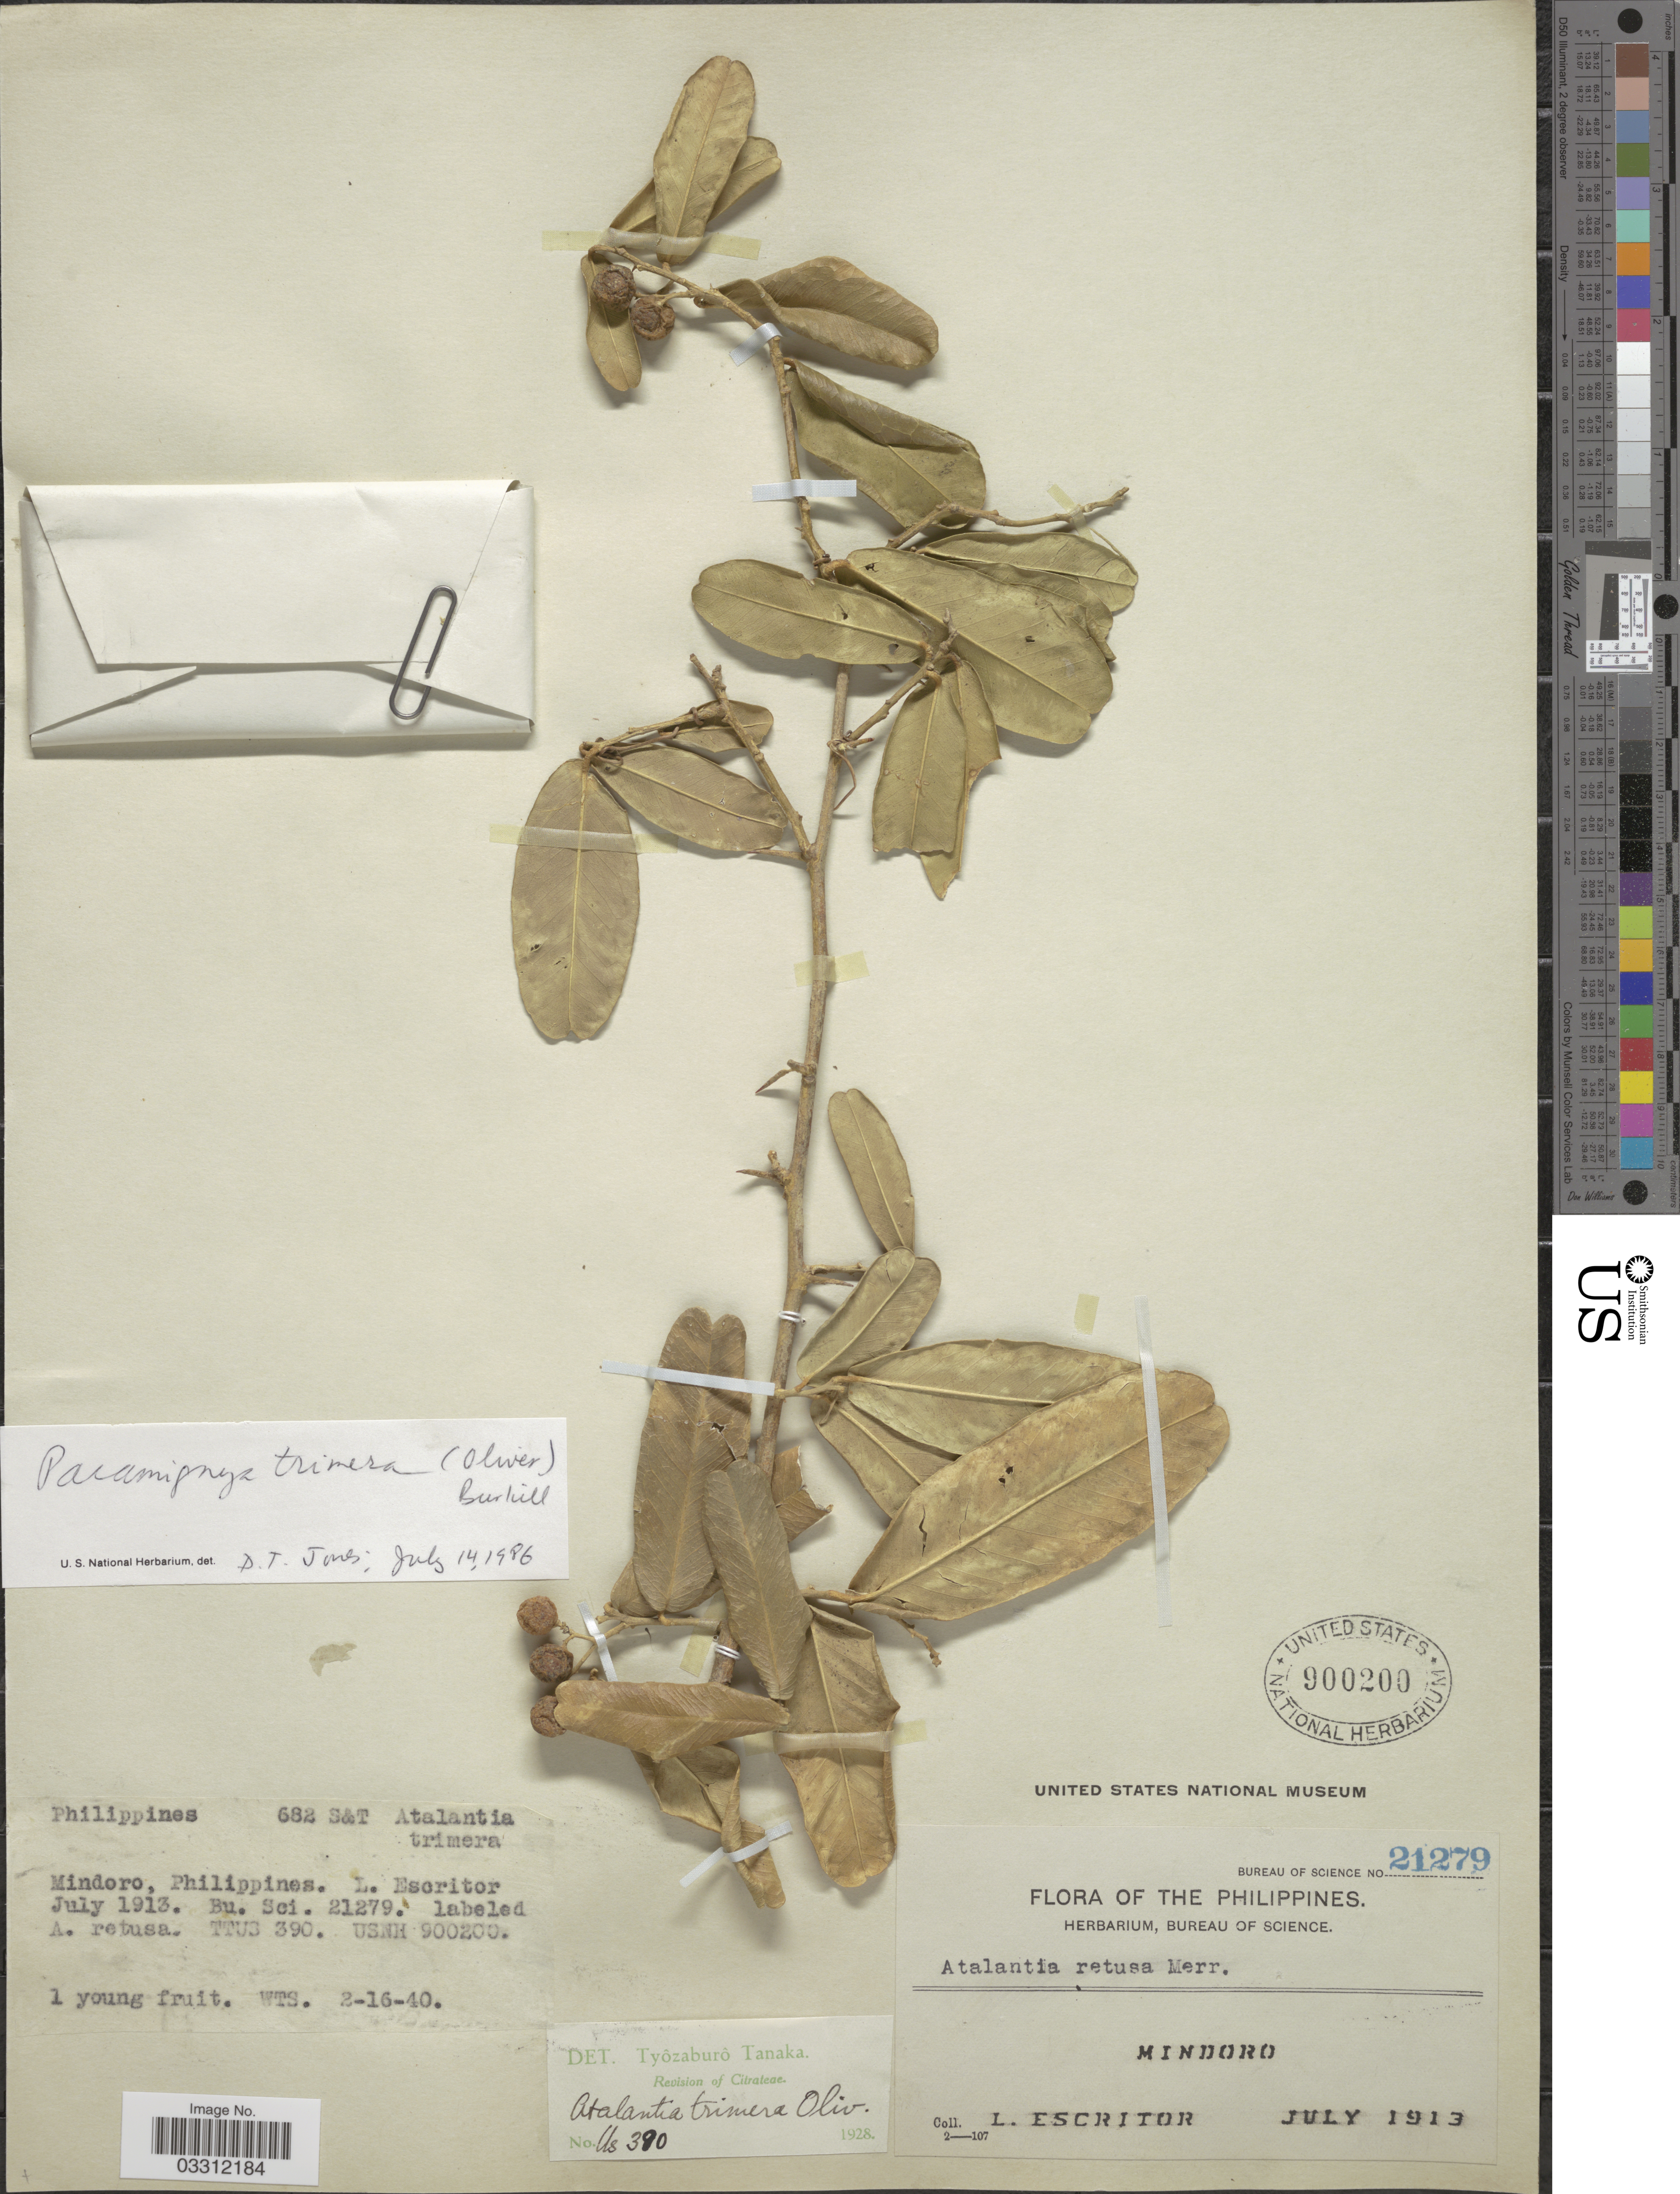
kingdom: Plantae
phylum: Tracheophyta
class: Magnoliopsida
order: Sapindales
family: Rutaceae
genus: Paramignya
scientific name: Paramignya trimera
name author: (Oliv.) Burkill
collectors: L. Escritor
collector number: Bureau of Science 21279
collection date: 1913-07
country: Philippines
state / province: Mimaropa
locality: Mindoro.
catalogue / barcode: US 900200